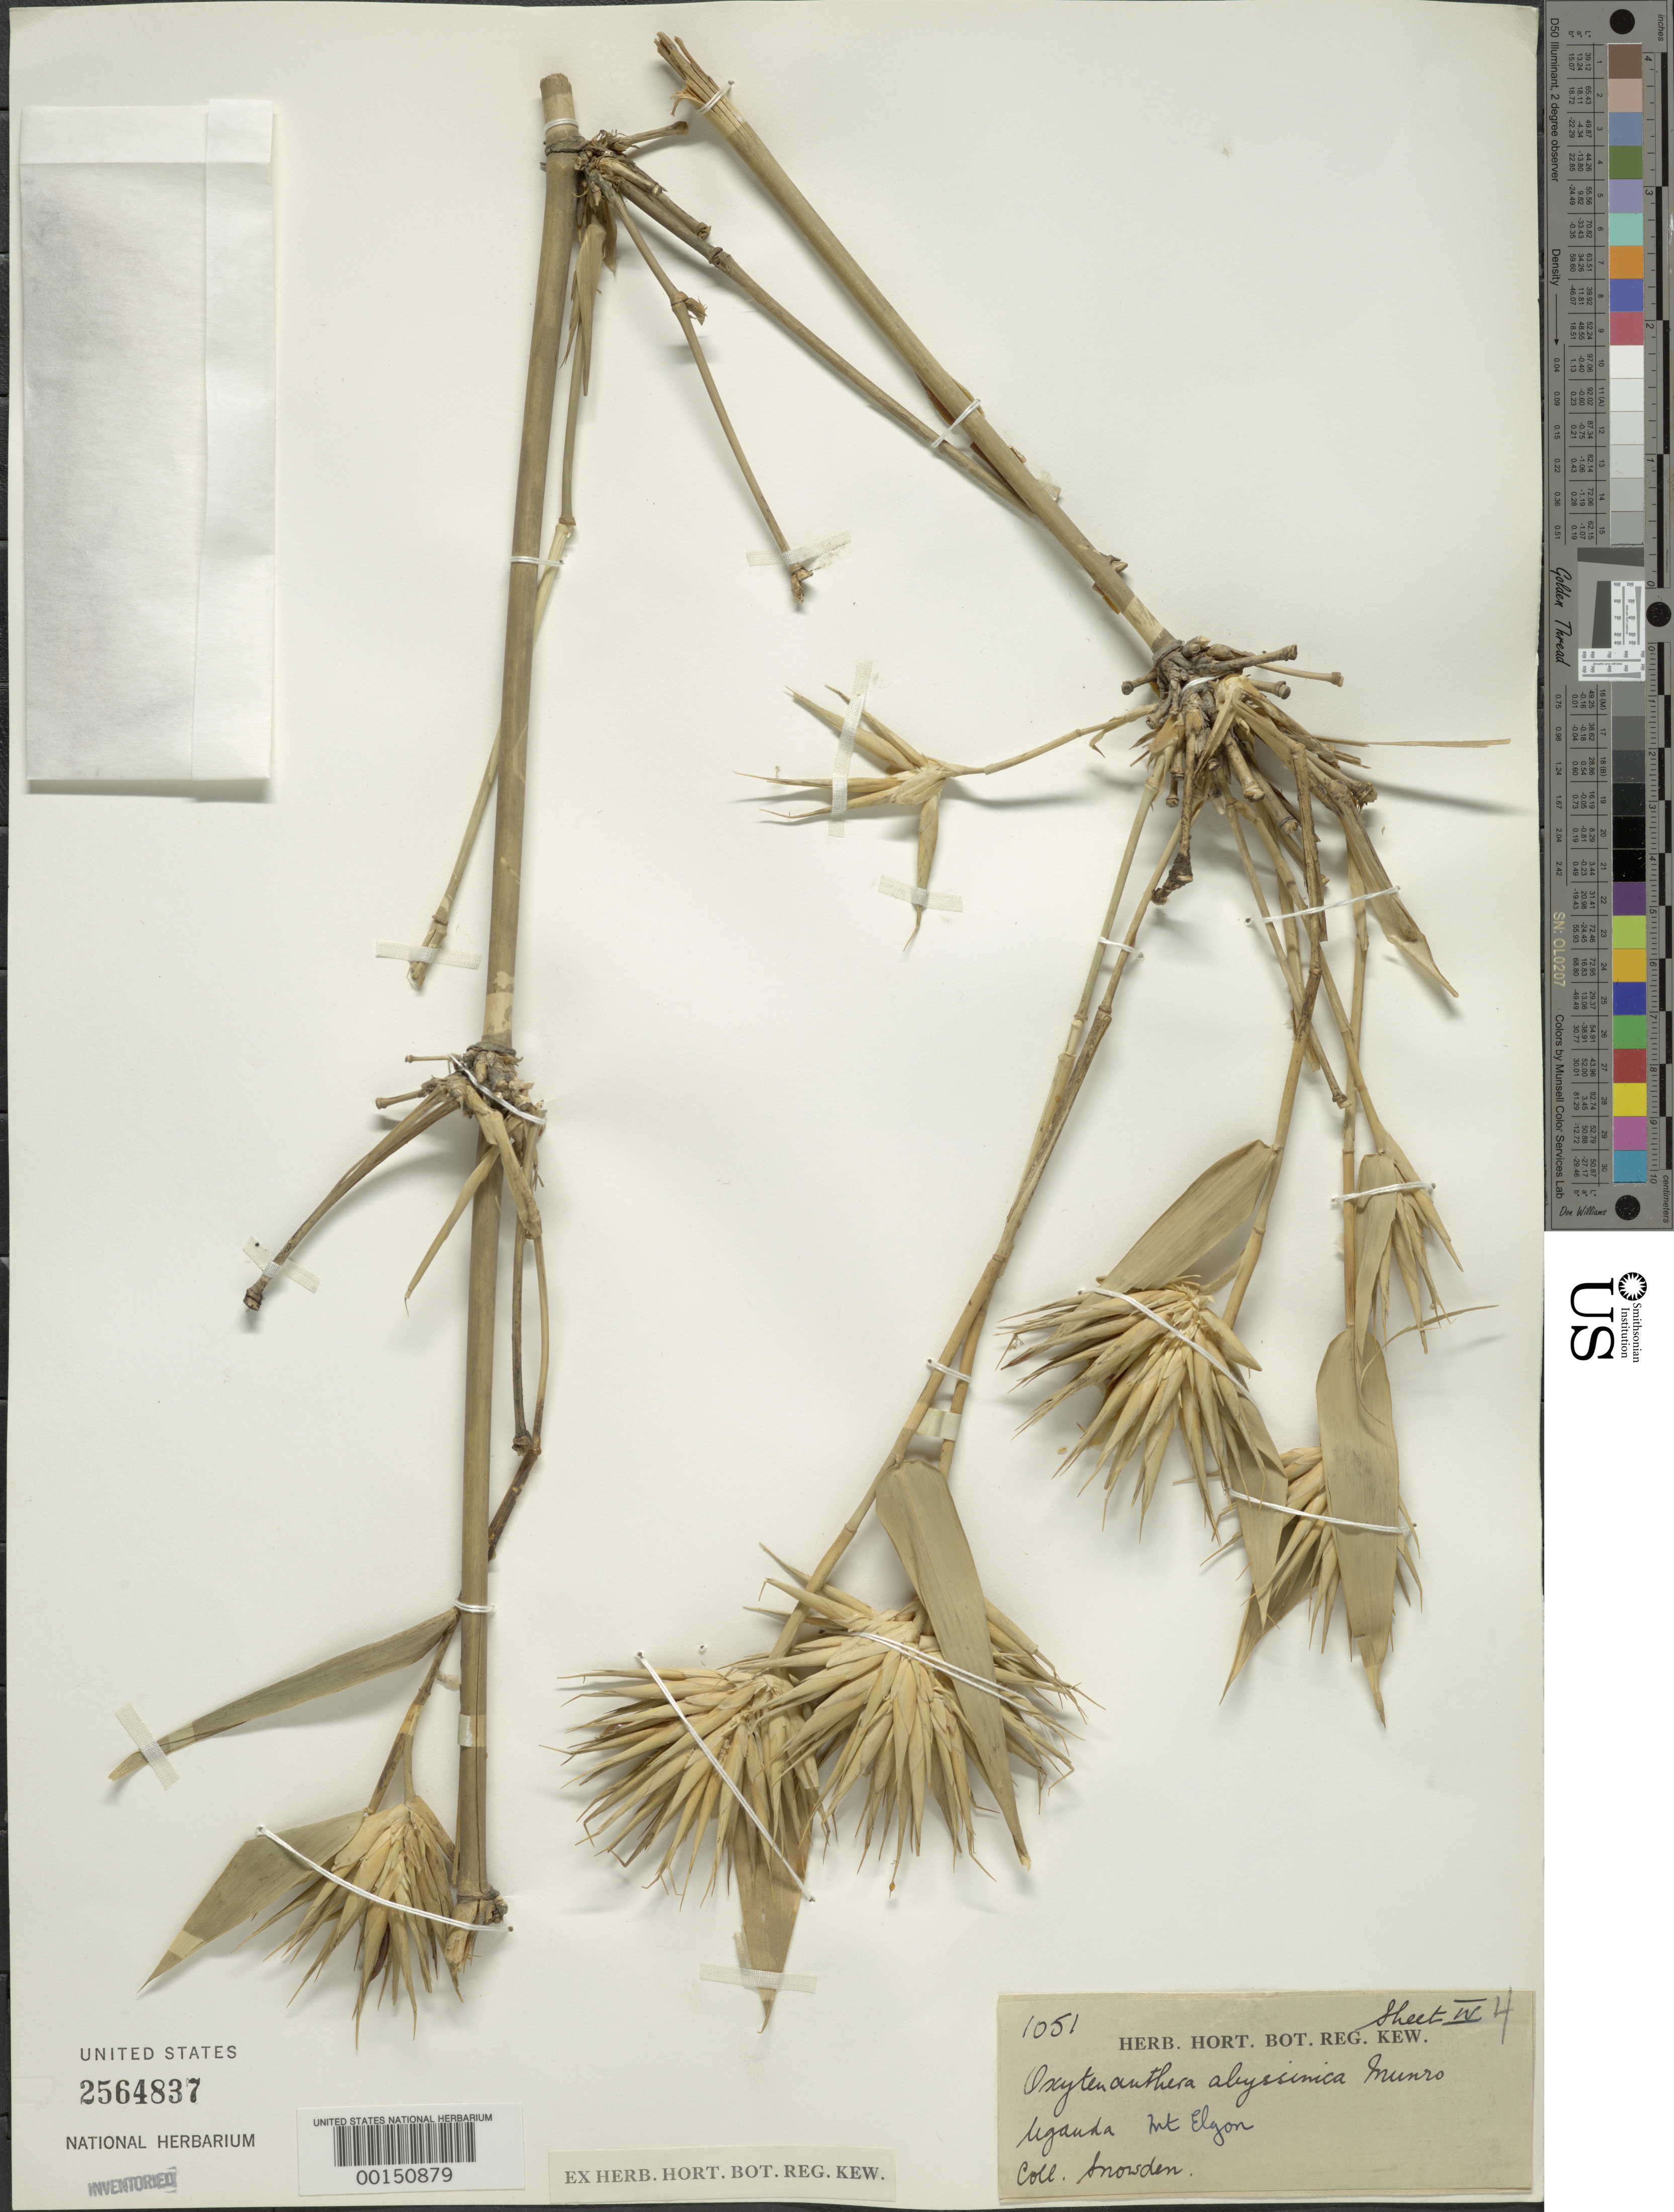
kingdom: Plantae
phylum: Tracheophyta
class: Liliopsida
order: Poales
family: Poaceae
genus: Oxytenanthera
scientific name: Oxytenanthera abyssinica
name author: (A. Rich.) Munro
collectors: J. Snowden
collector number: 1051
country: Uganda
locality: Mt. elgon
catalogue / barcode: US 2564837